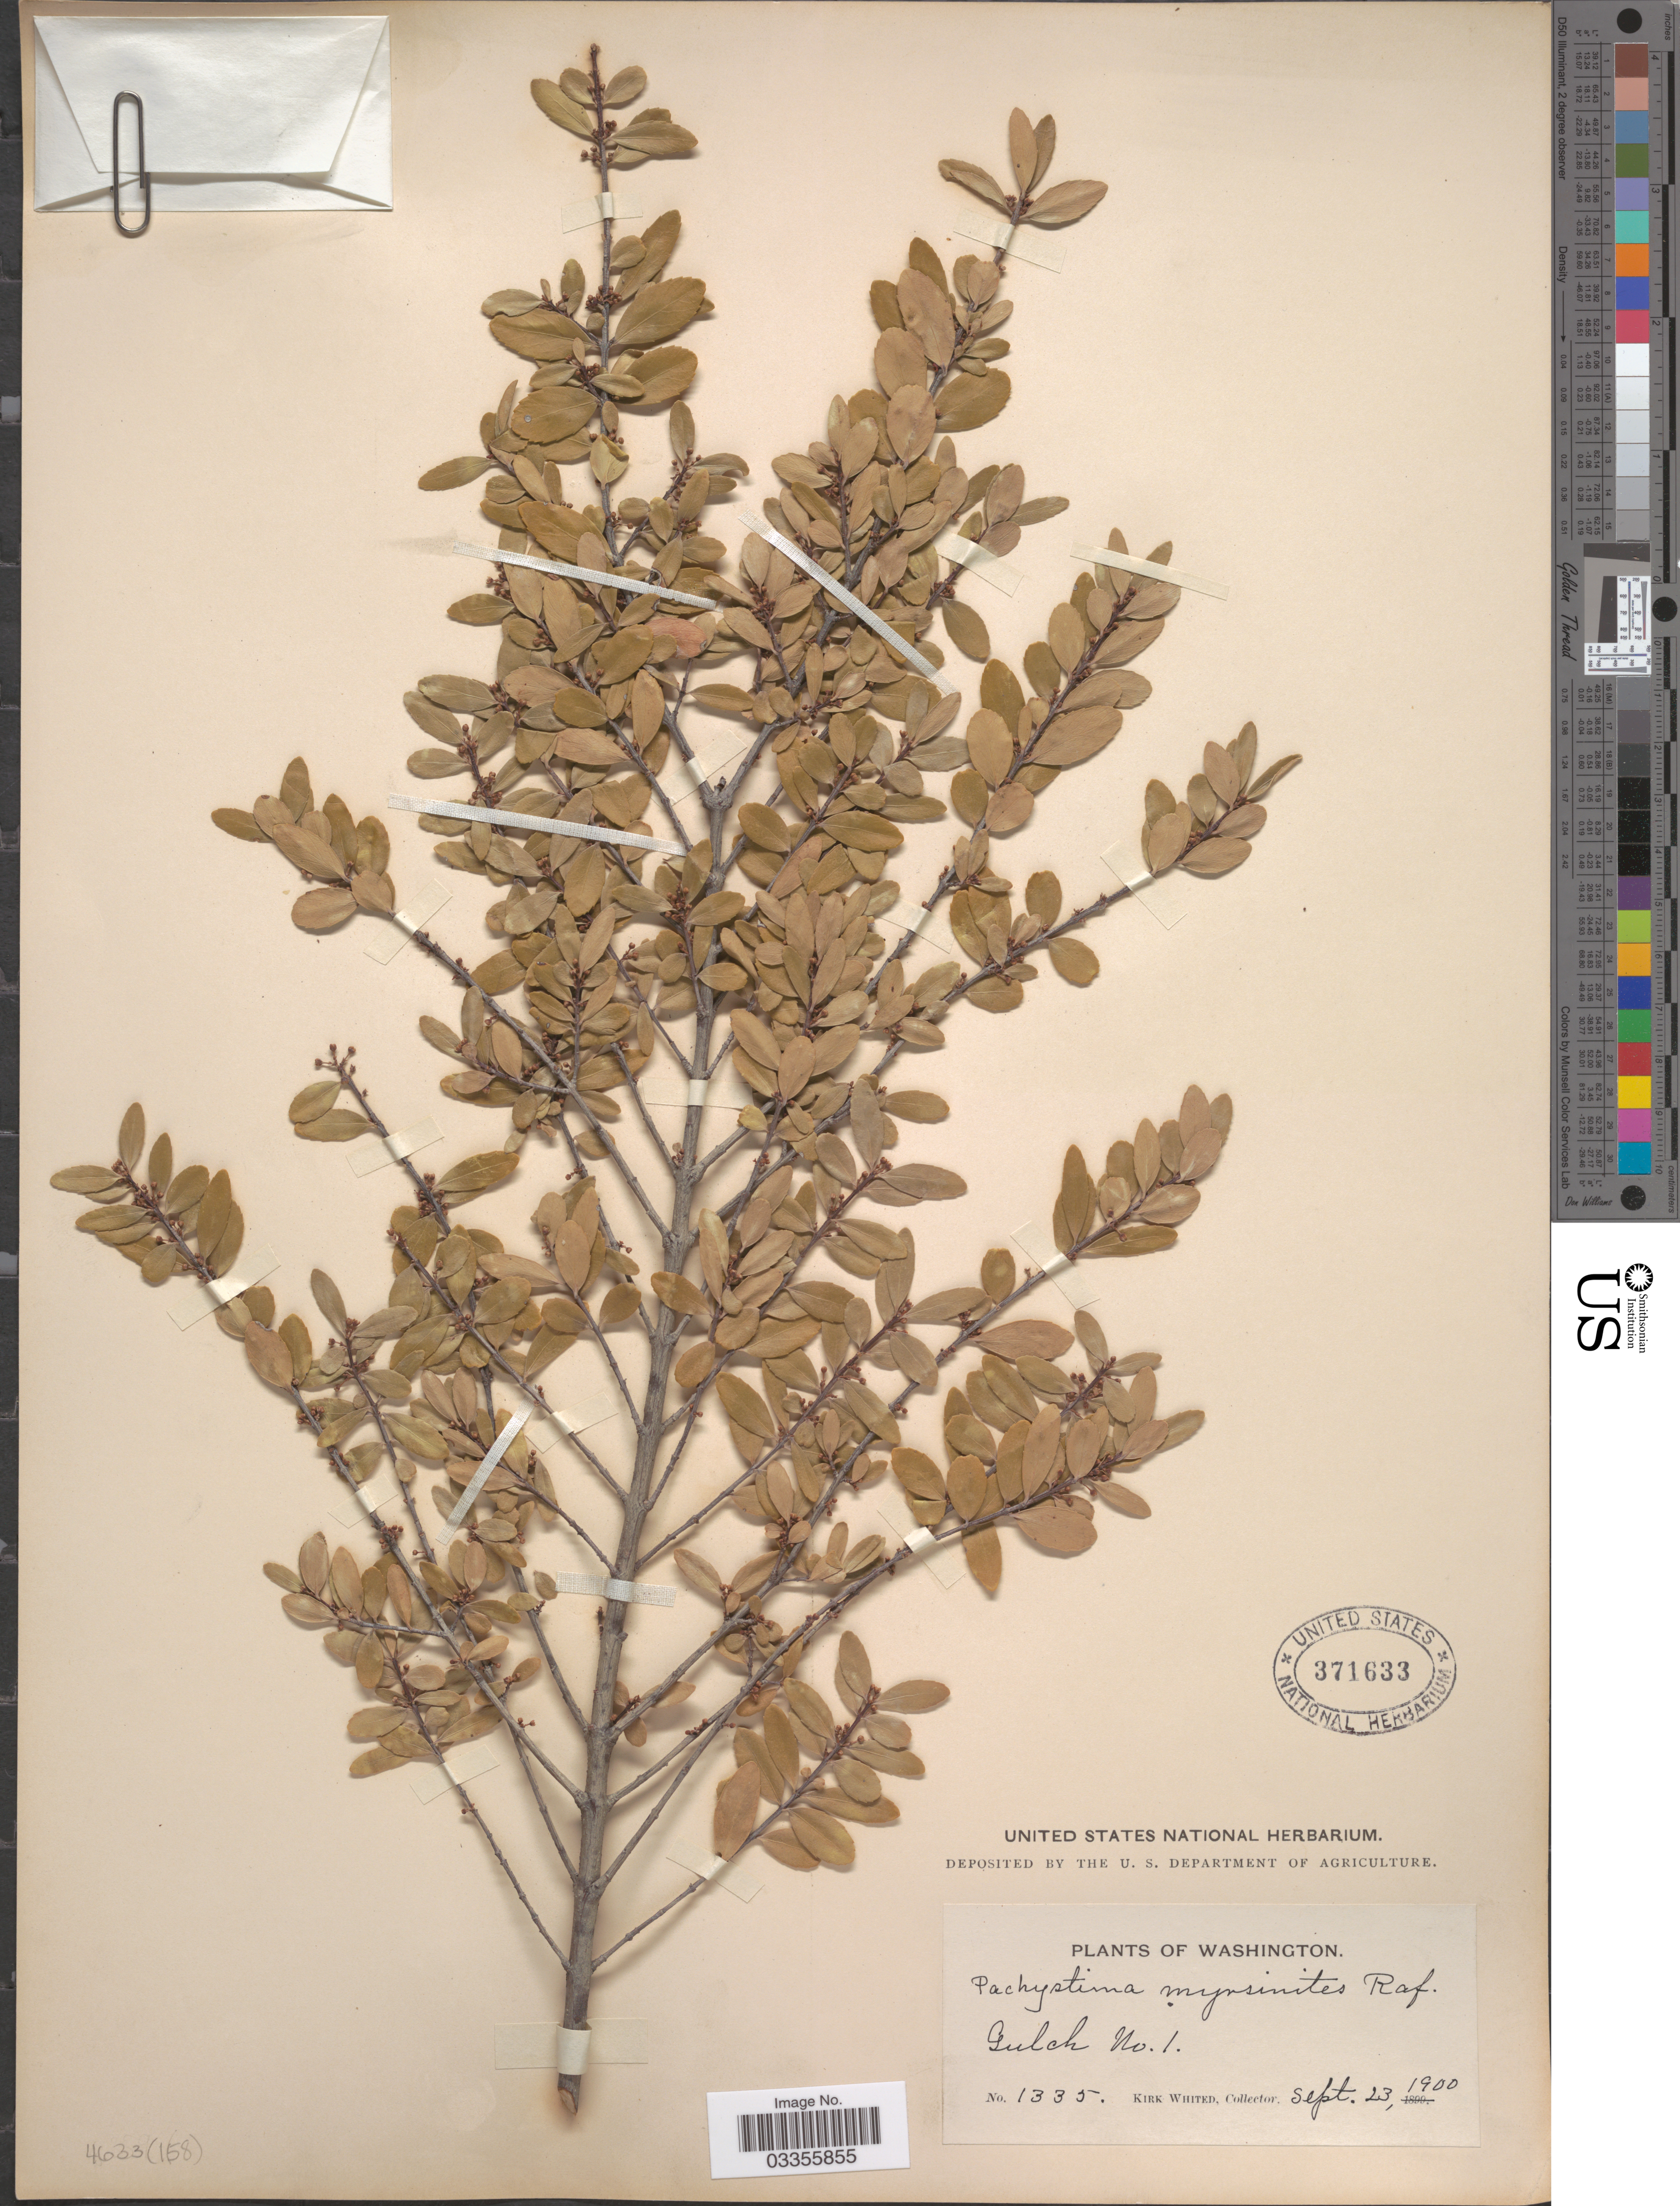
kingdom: Plantae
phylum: Tracheophyta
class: Magnoliopsida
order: Celastrales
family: Celastraceae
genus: Paxistima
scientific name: Paxistima myrsinites subsp. myrsinites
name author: (Pursh) Raf.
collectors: K. Whited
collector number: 1335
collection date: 1900-09-23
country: United States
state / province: Washington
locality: Gulch No.1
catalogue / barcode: US 371633